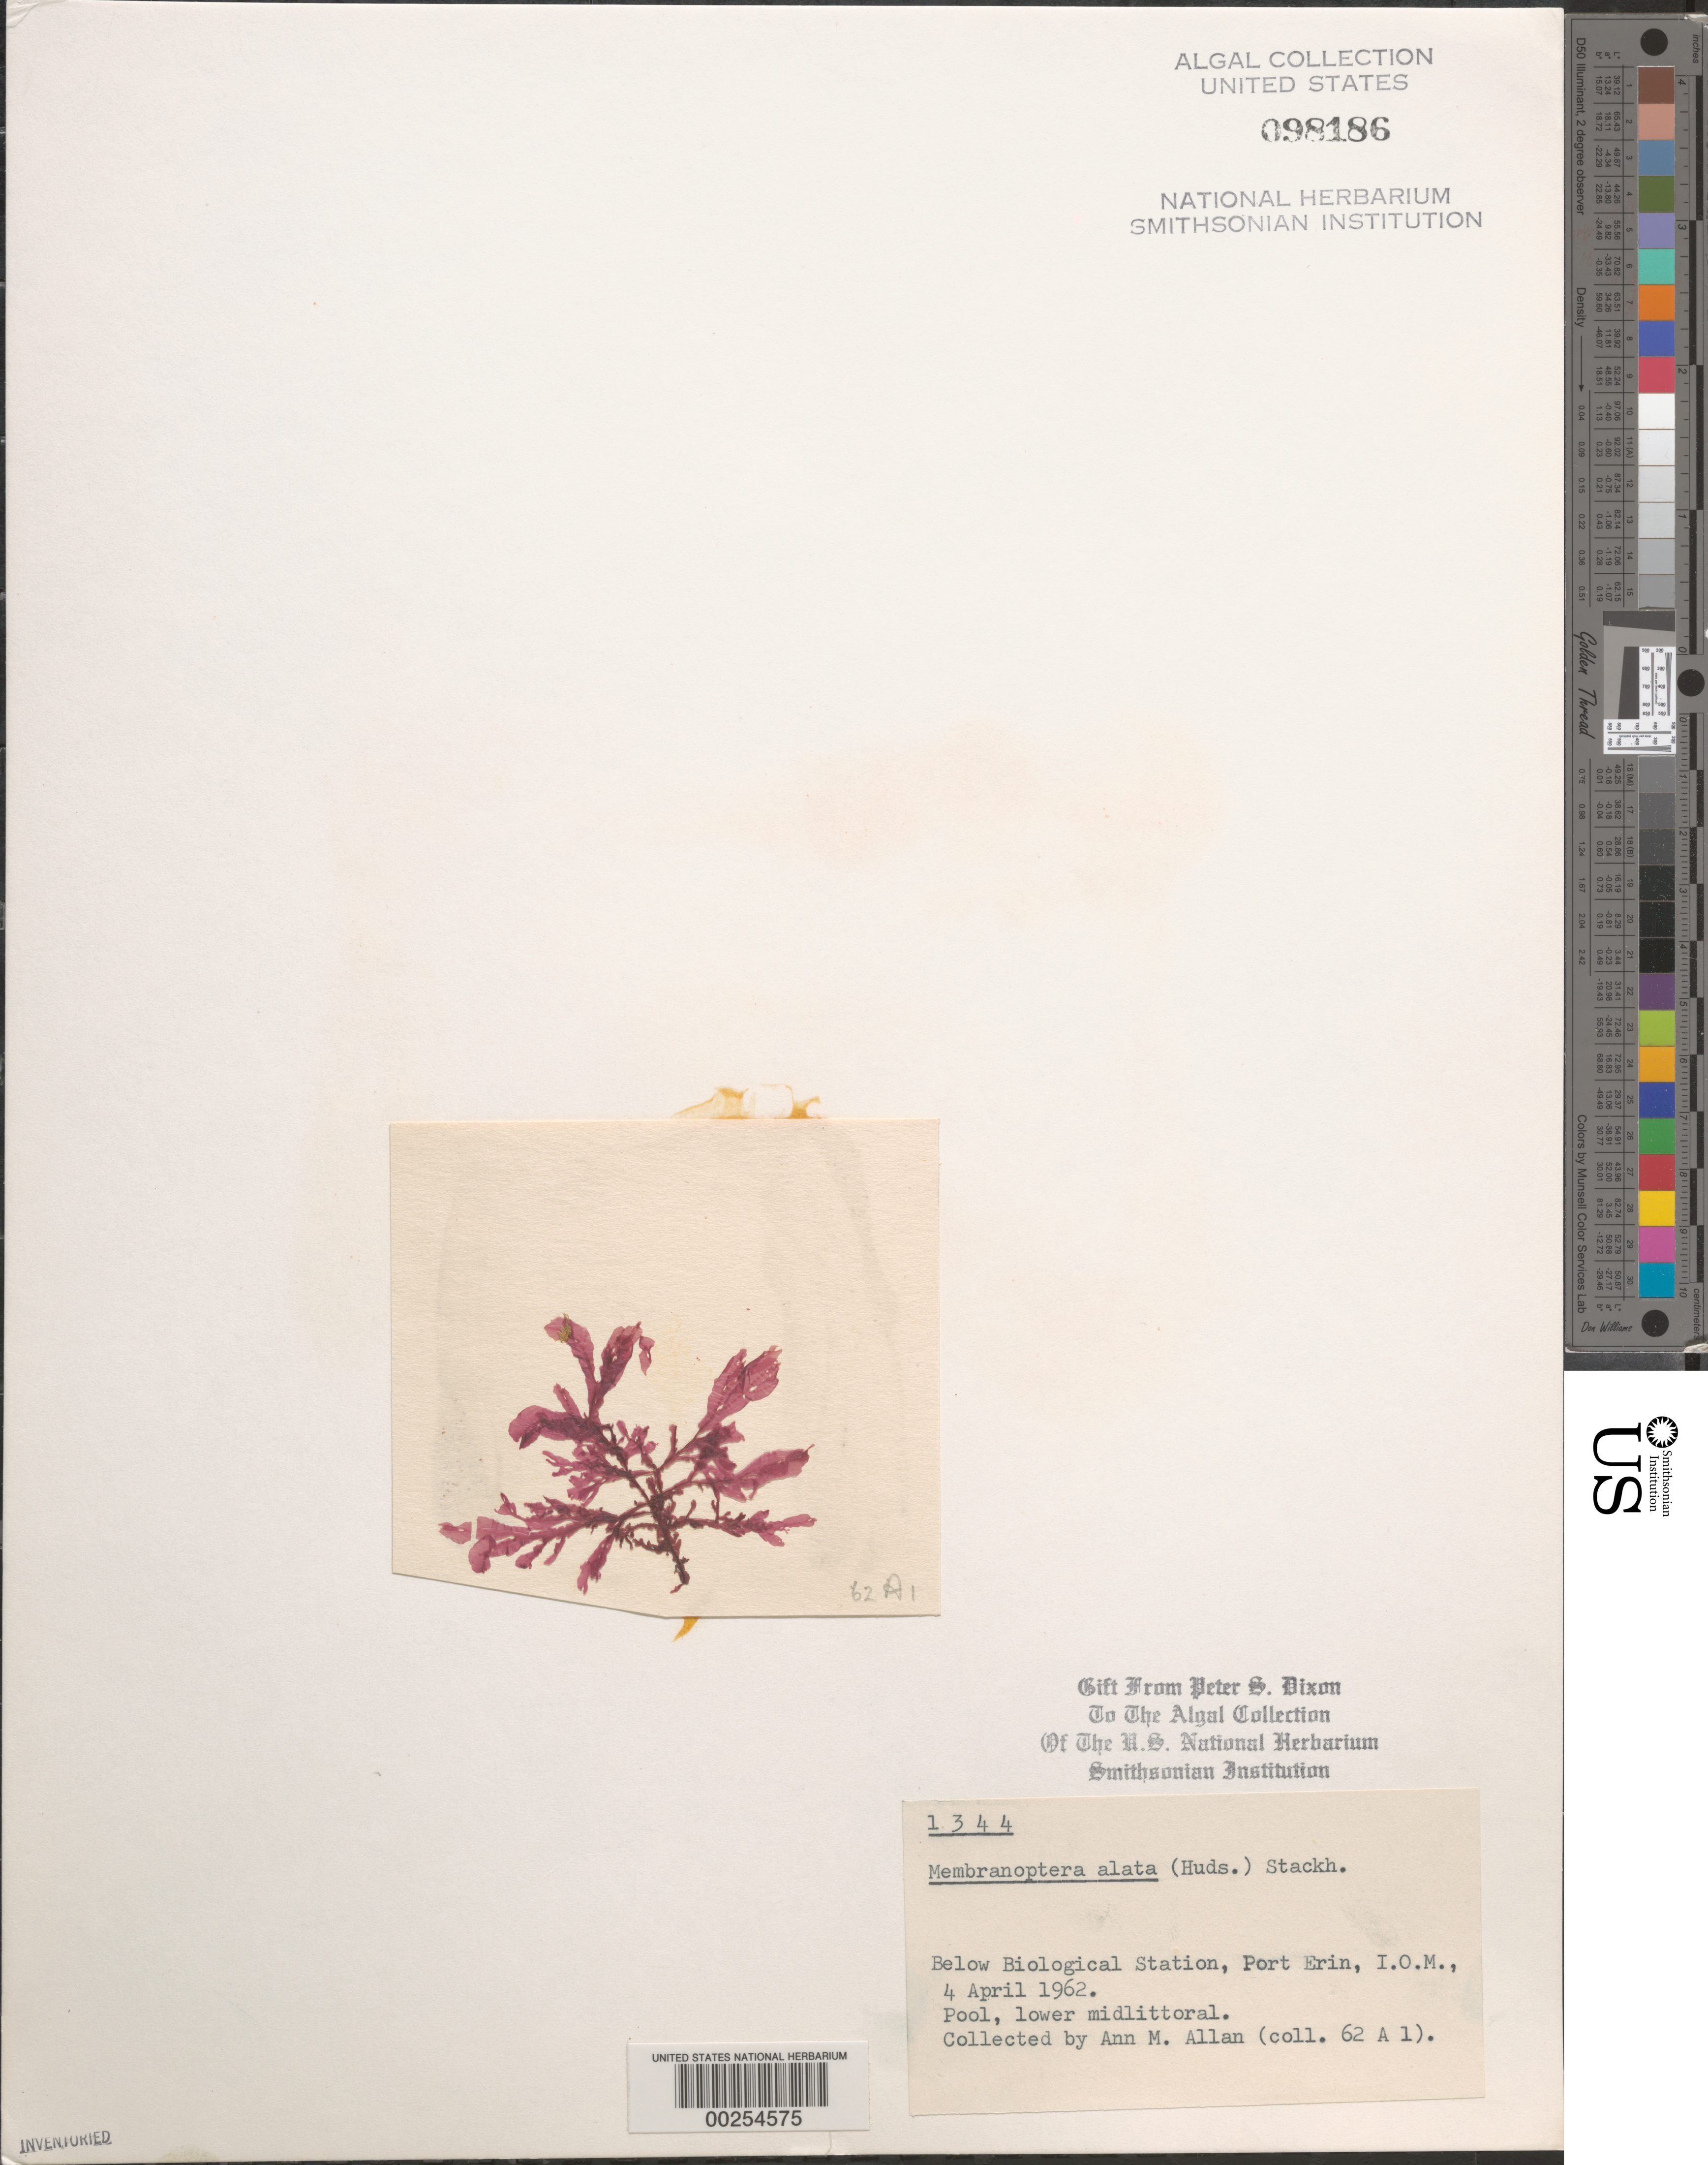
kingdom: Plantae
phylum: Rhodophyta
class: Florideophyceae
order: Ceramiales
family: Delesseriaceae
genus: Membranoptera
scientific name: Membranoptera alata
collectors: M. A. Allen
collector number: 62A1 & PSD 1344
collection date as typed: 04 Apr 1962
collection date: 1962-04-04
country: United Kingdom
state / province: England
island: Isle of Man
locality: Port Erin, below biological station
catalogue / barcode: US 98186